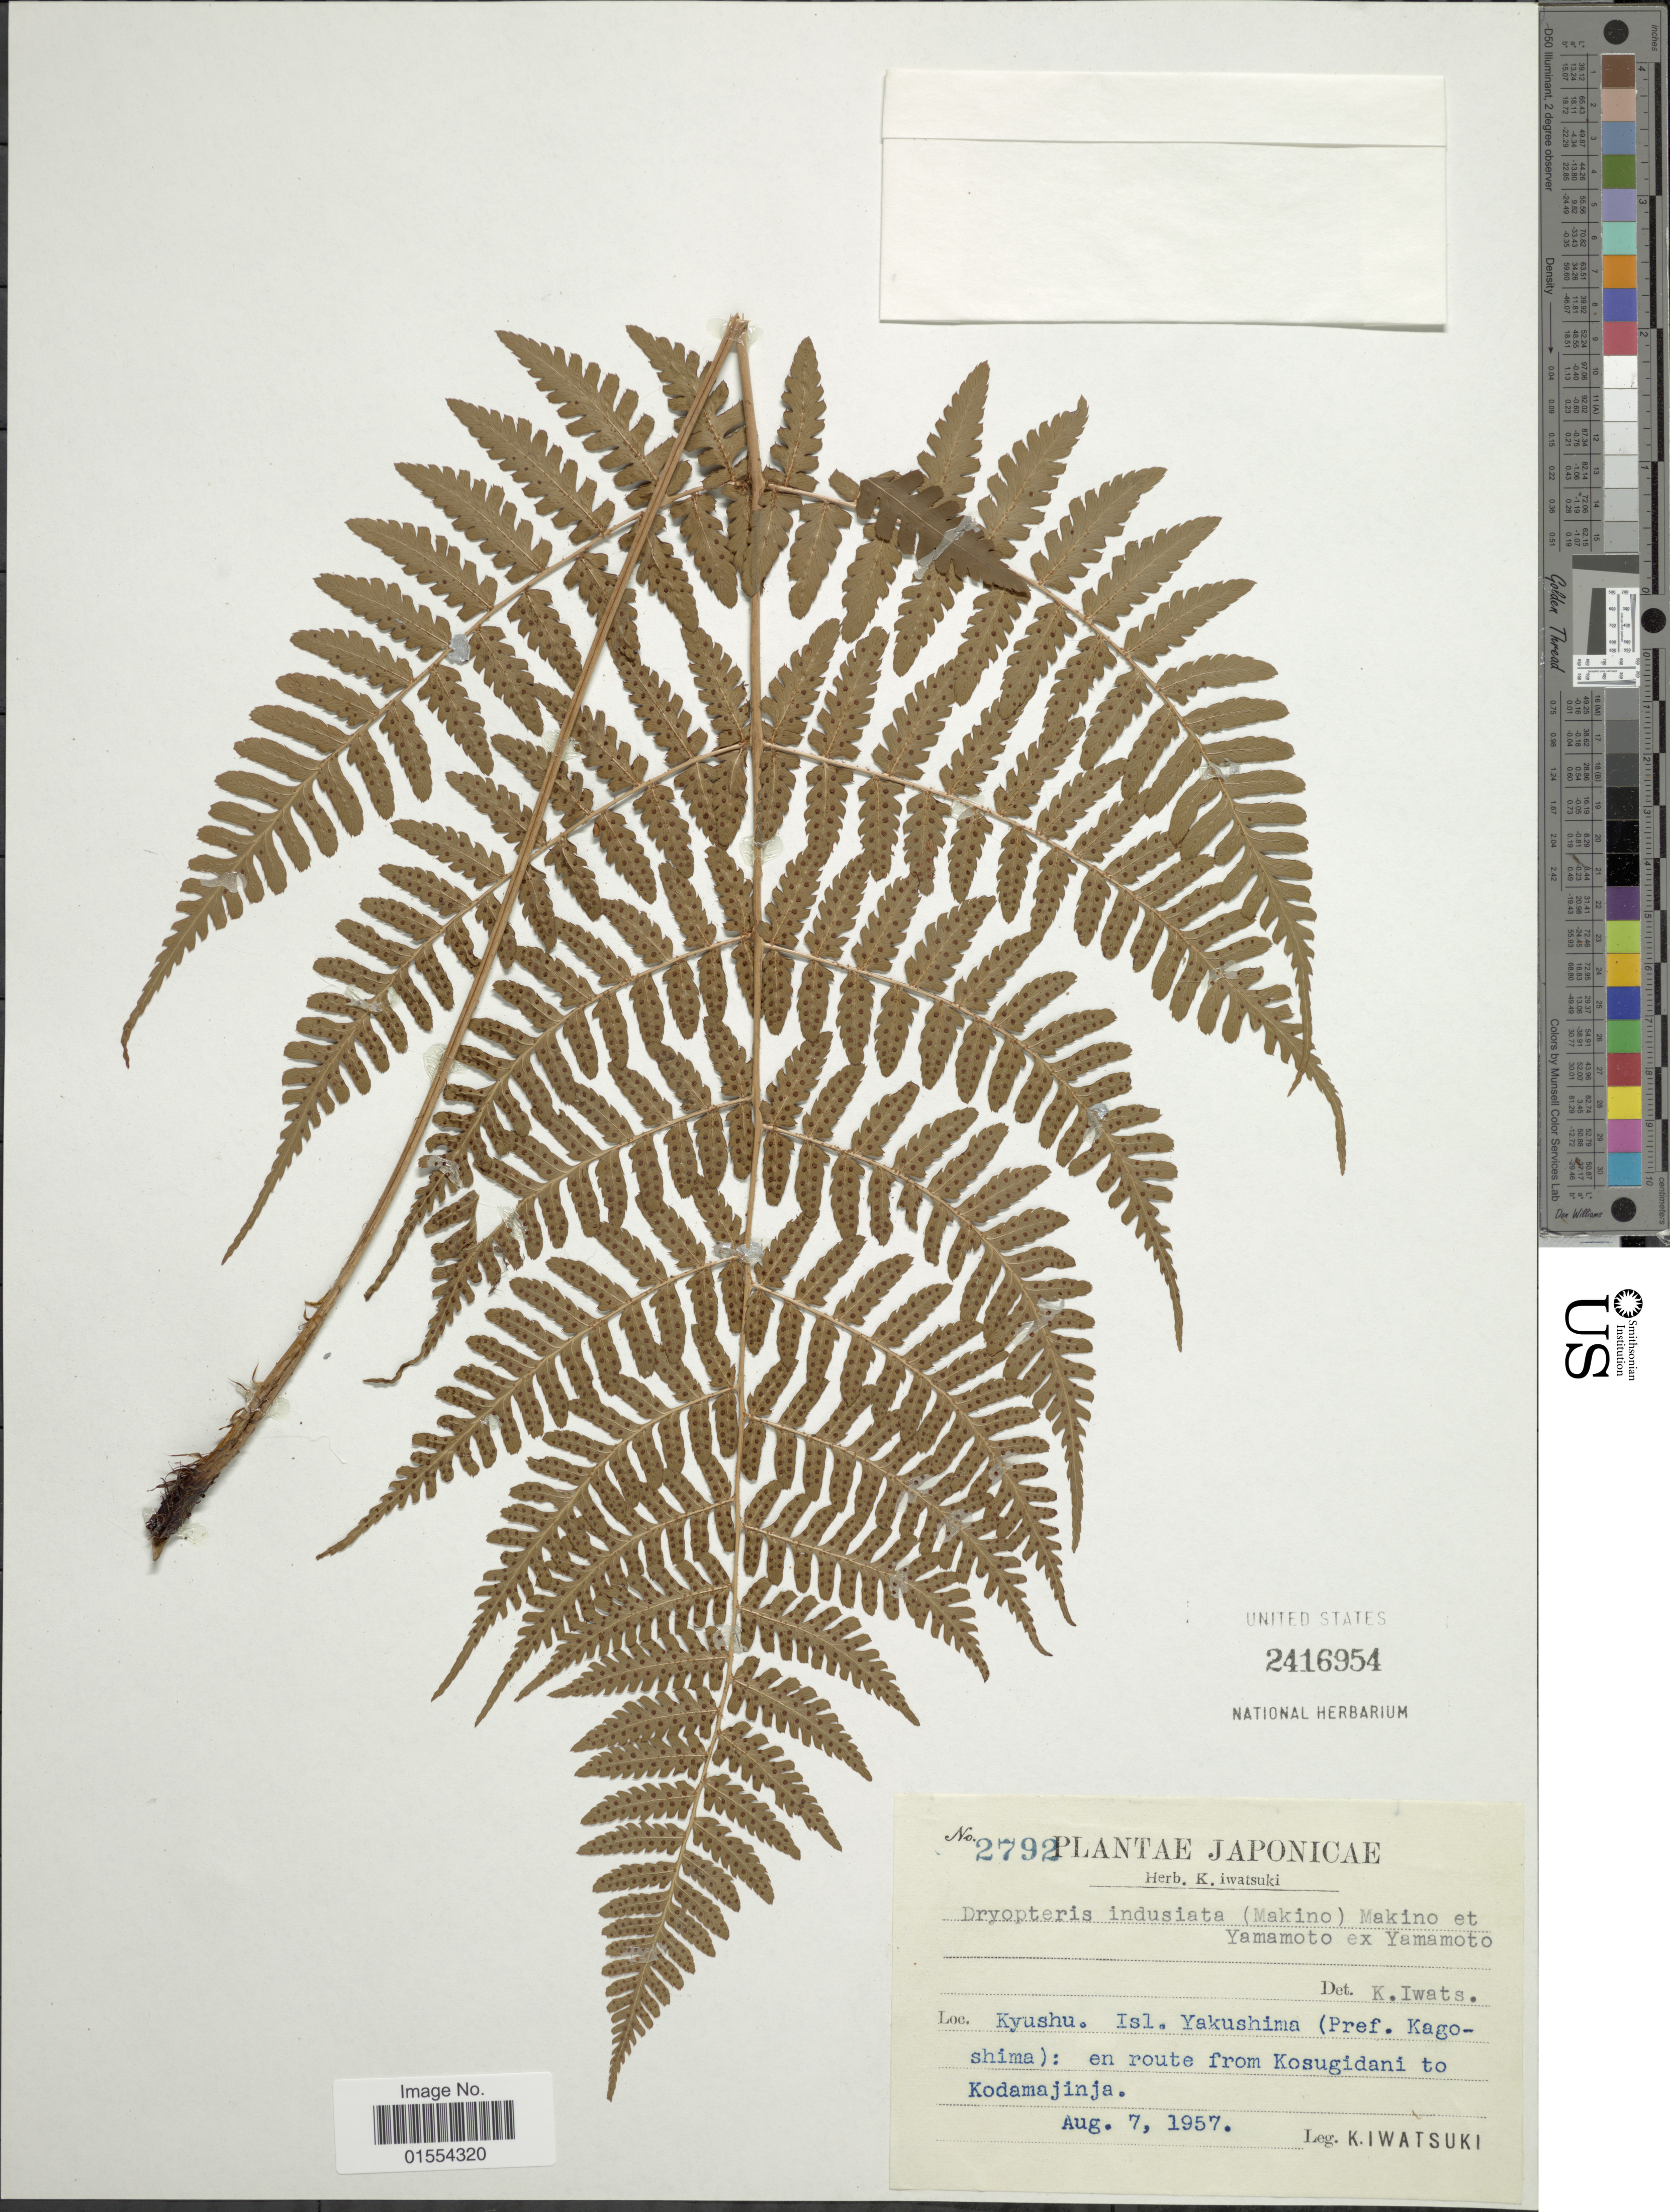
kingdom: Plantae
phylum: Tracheophyta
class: Polypodiopsida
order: Polypodiales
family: Dryopteridaceae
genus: Dryopteris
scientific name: Dryopteris indusiata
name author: (Makino) Makino & Yamam.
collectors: K. Iwatsuki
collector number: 2792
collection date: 1957-08-07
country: Japan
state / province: Kagosima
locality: Japonicae. Kyushu, Isl. Yakushima (Pref. Kagoshima): en route from Kosugidani to Kodamajinja.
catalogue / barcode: US 2416954